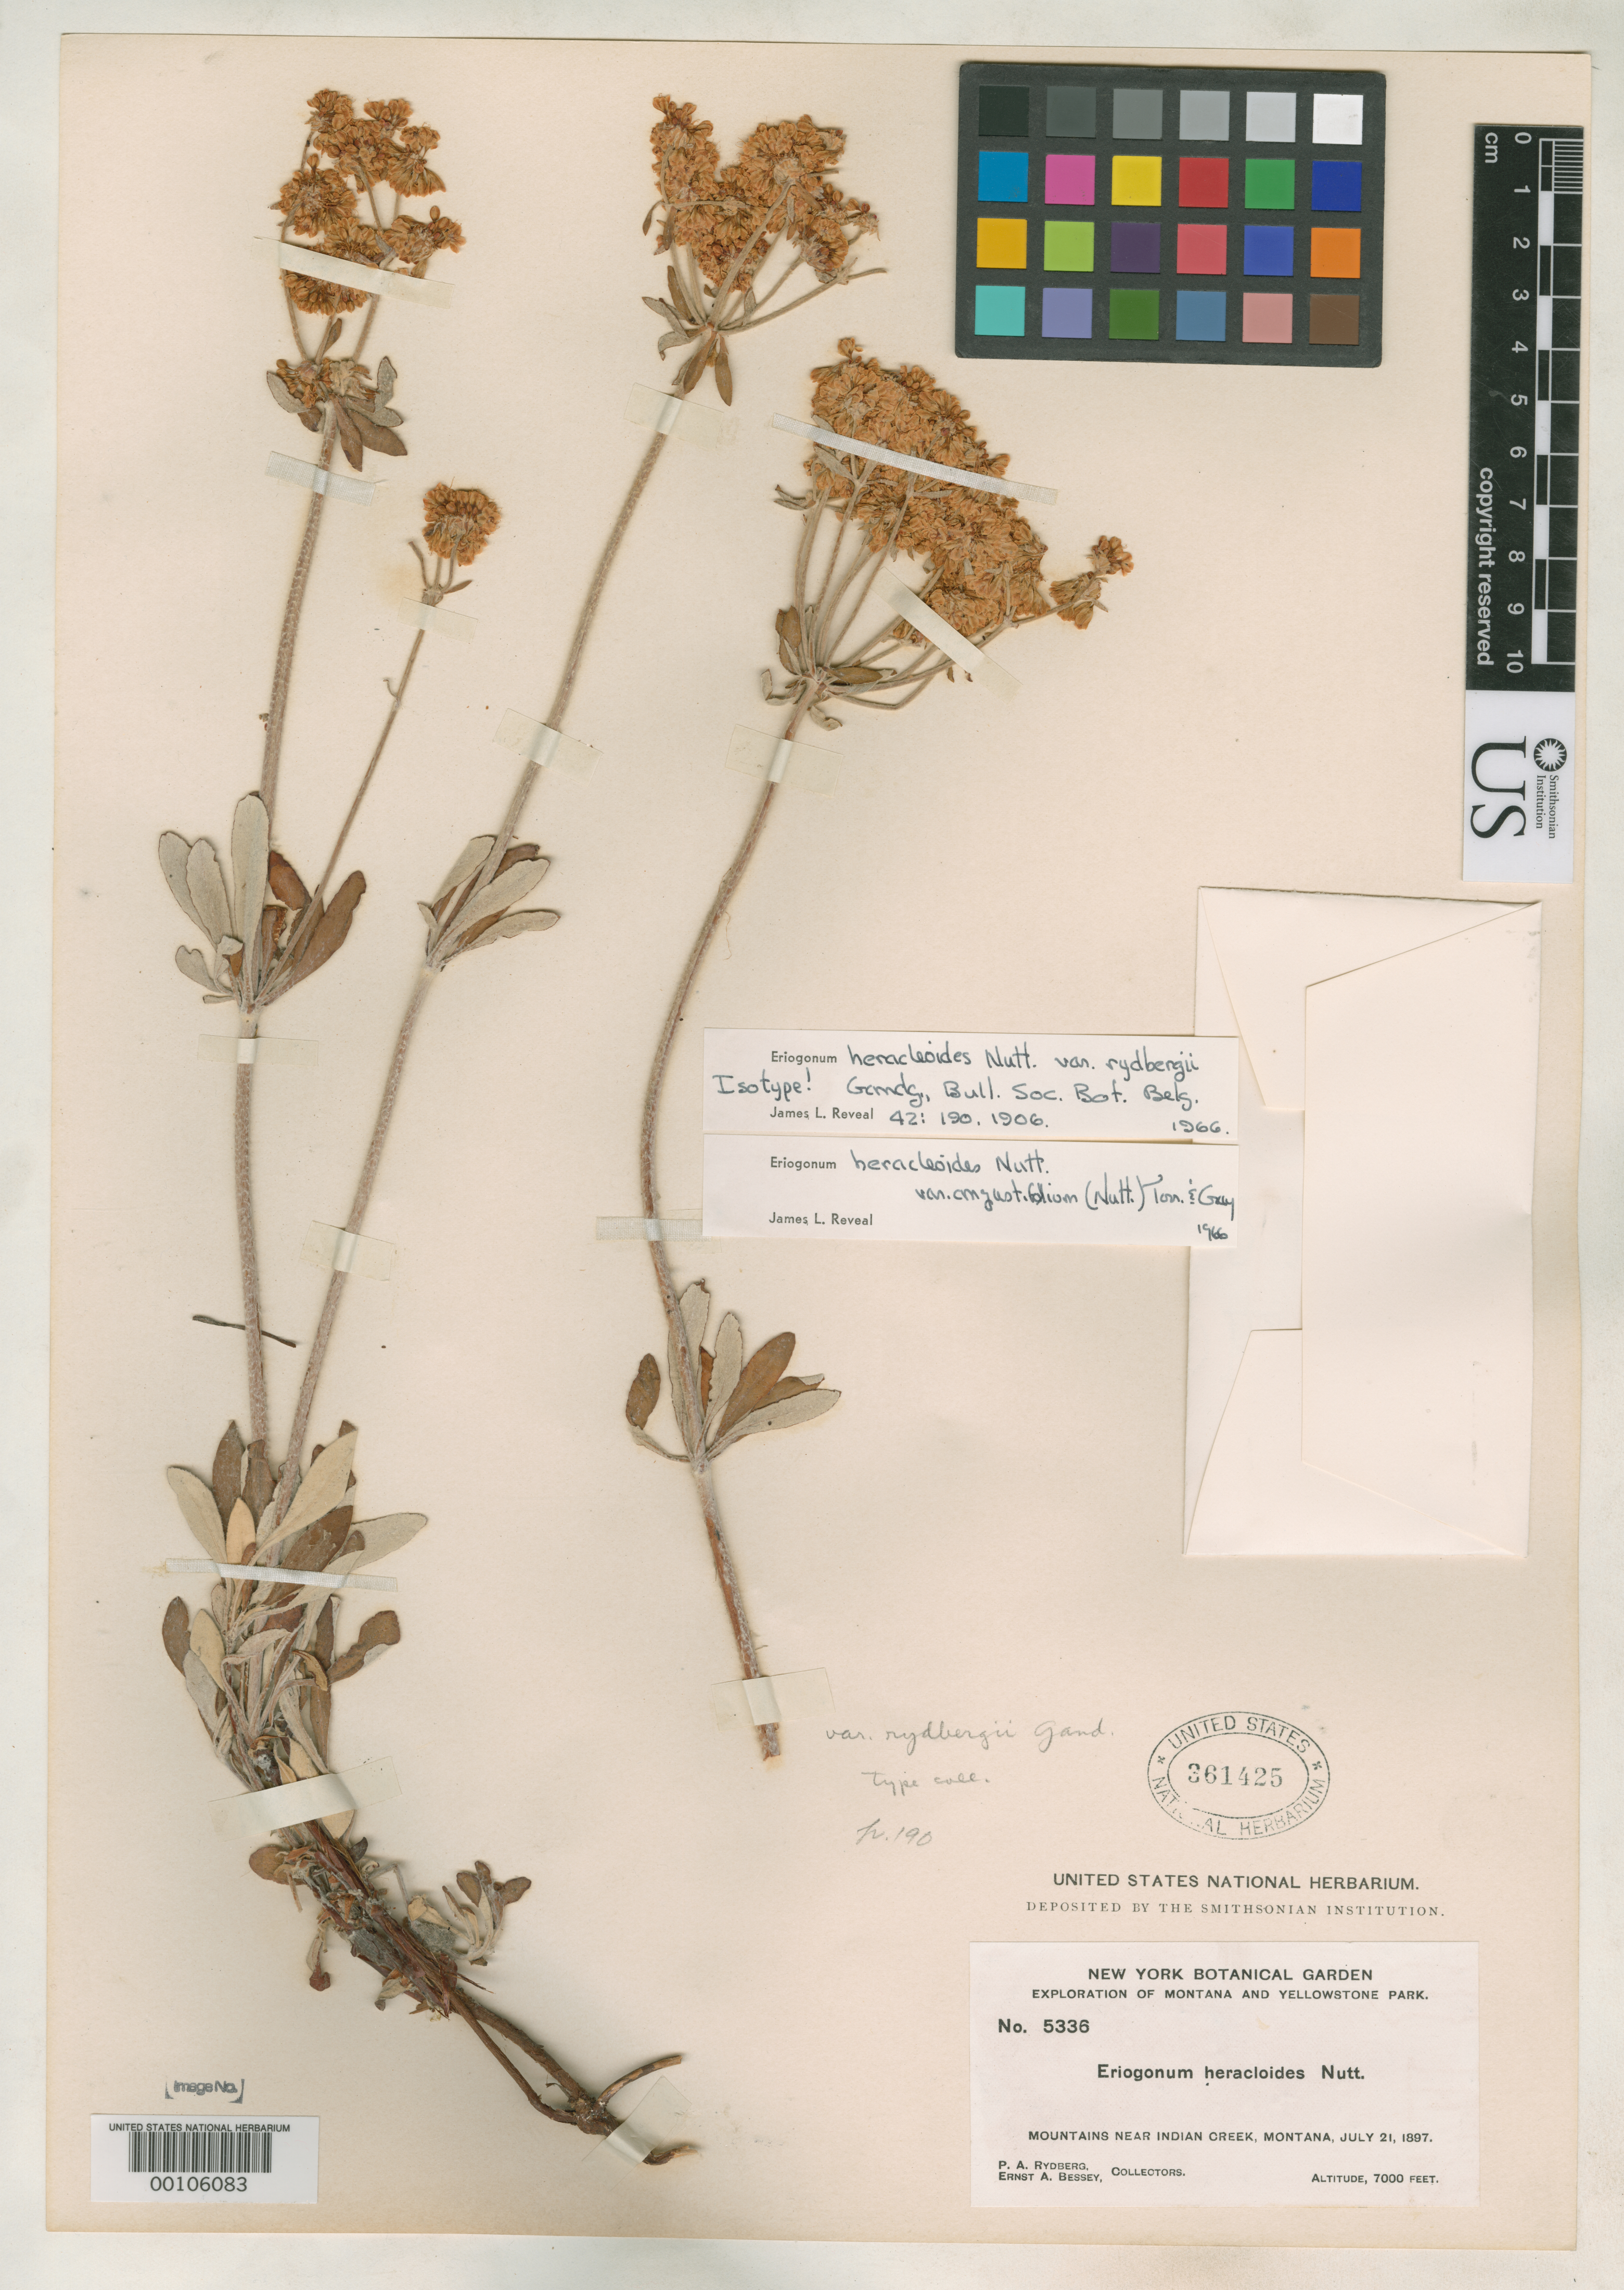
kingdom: Plantae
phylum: Tracheophyta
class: Magnoliopsida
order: Caryophyllales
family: Polygonaceae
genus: Eriogonum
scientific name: Eriogonum heracleoides var. rydbergii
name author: Gand.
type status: Isotype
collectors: P. A. Rydberg & E. Bessey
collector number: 5336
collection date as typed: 21 Jul 1897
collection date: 1897-07-21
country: United States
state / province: Montana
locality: Near Indian Creek.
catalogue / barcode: US 361425